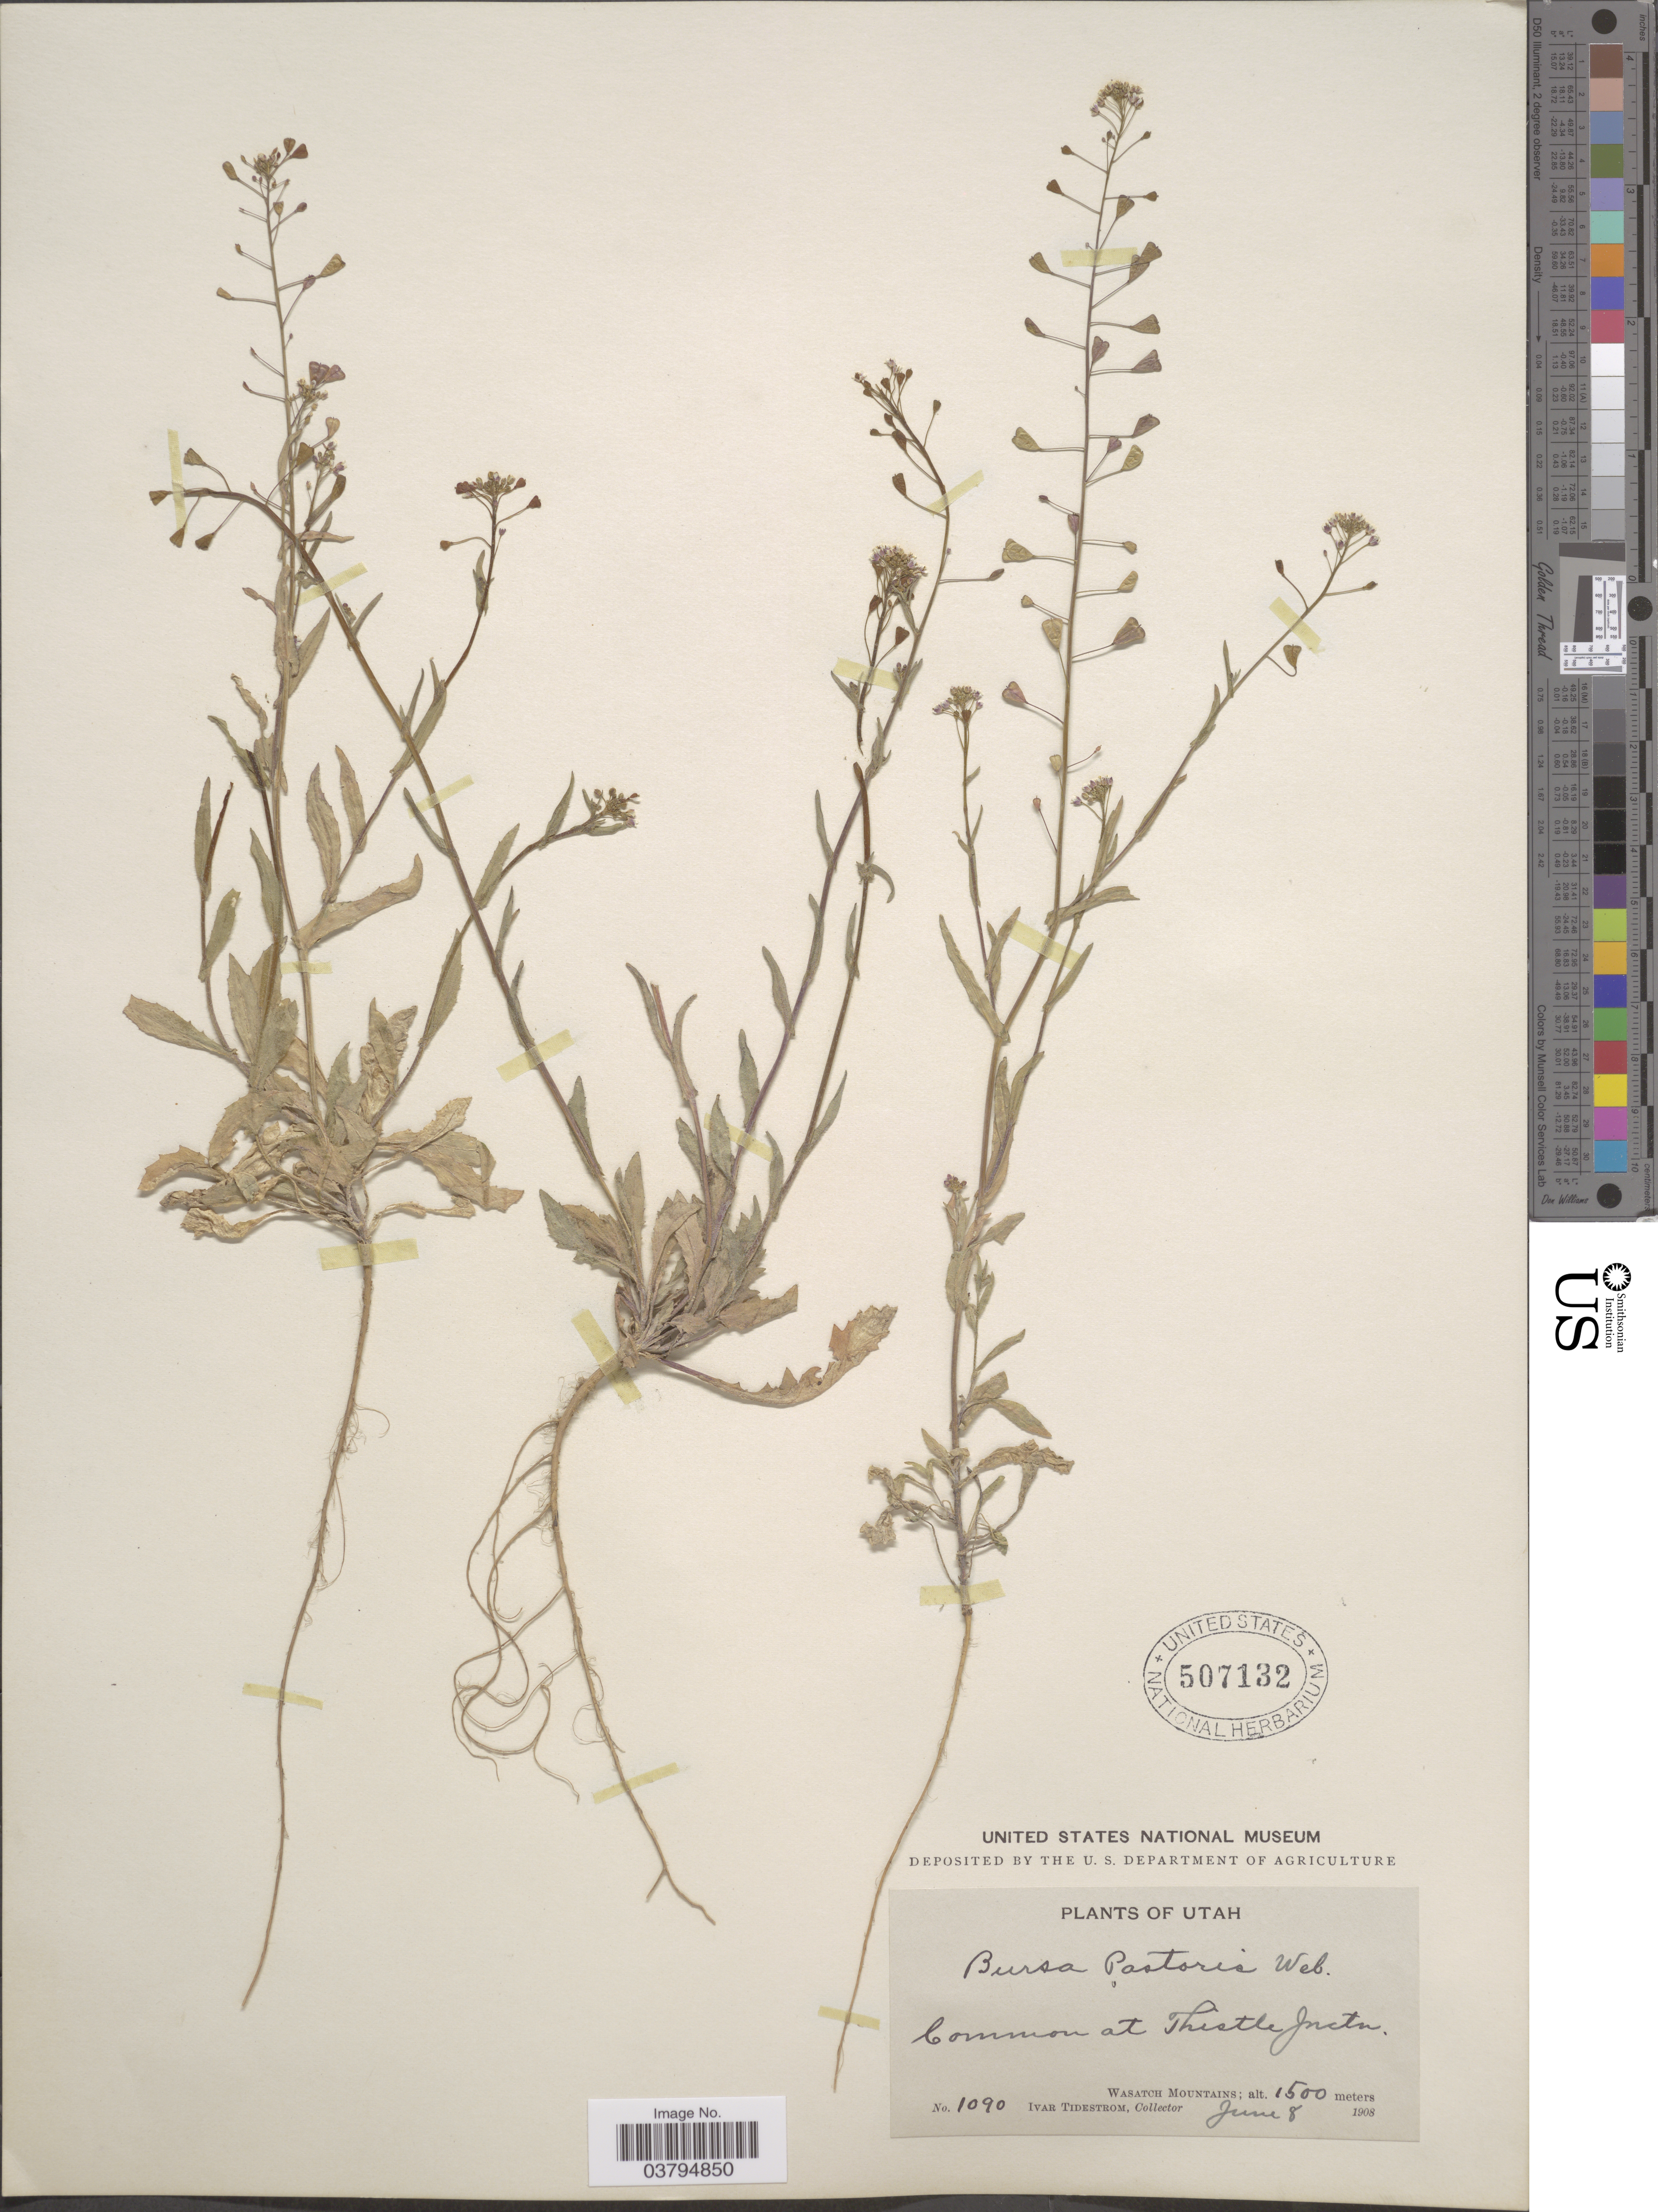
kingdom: Plantae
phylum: Tracheophyta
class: Magnoliopsida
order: Brassicales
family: Brassicaceae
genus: Capsella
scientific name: Capsella bursa-pastoris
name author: (L.) Medik.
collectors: I. F. Tidestrom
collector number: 1090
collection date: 1908-06-08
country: United States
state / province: Utah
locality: Thistle Jnctn. Wasatch Mountains.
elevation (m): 1500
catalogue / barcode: US 507132